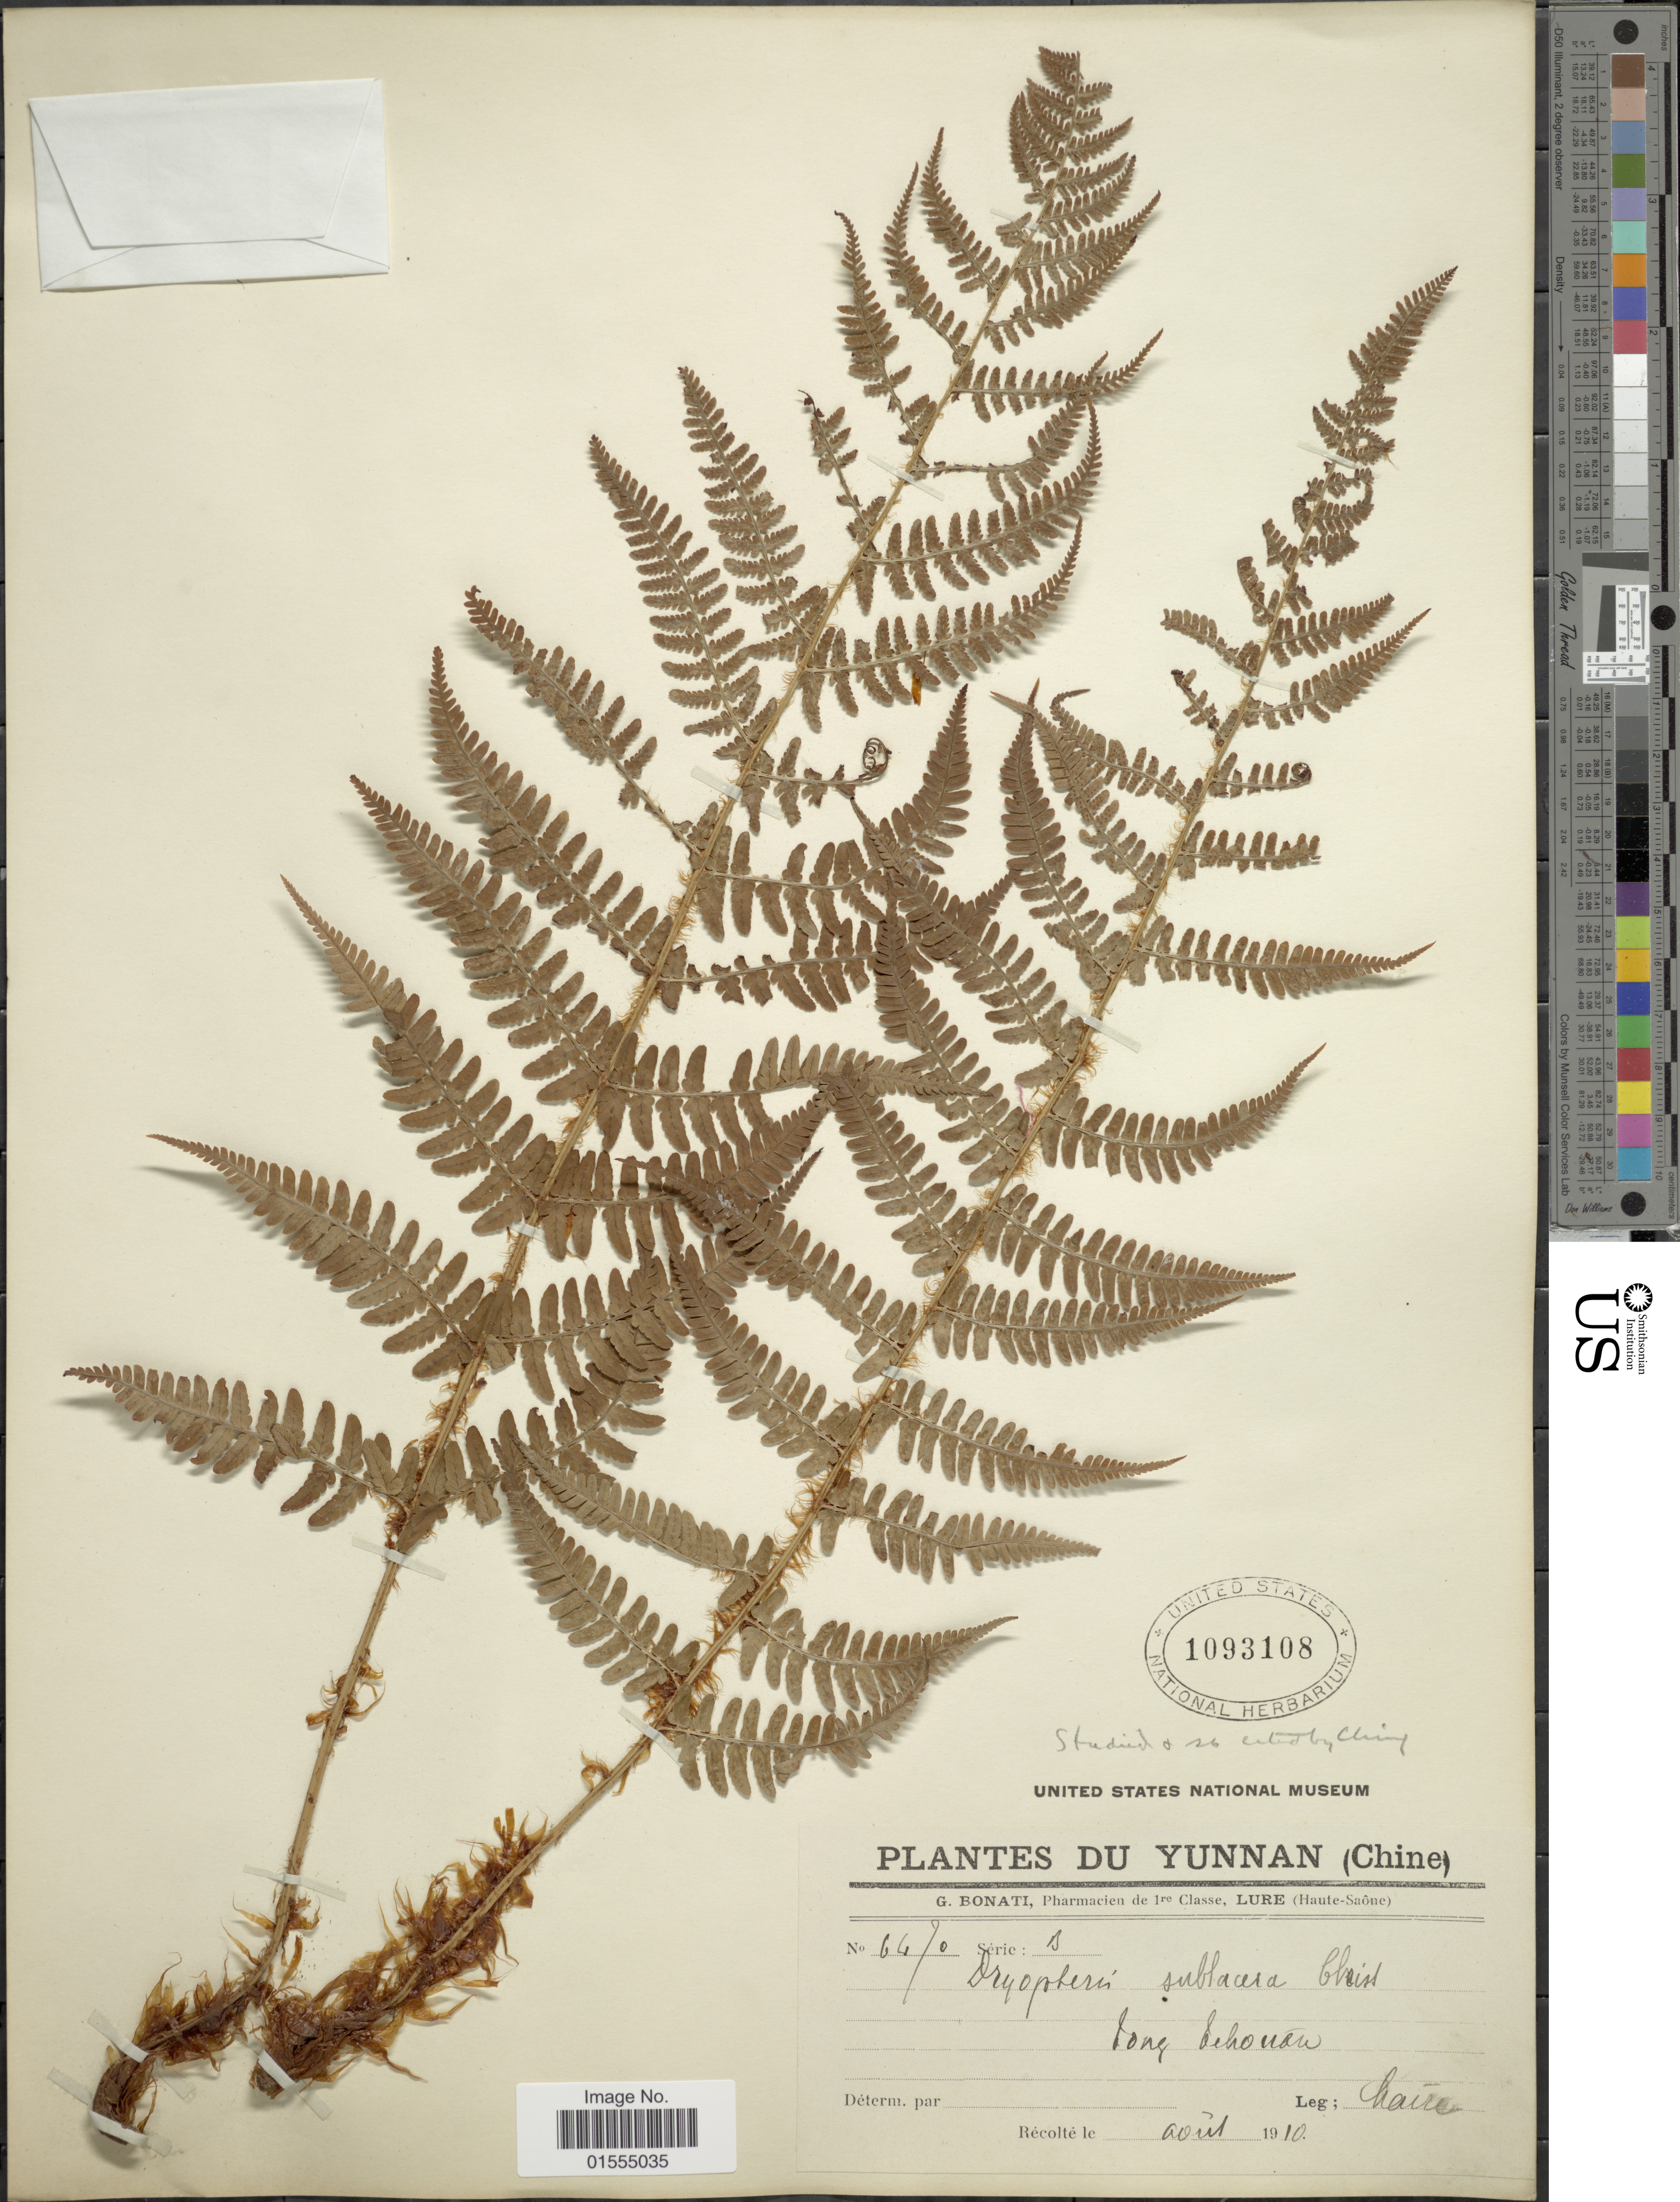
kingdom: Plantae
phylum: Tracheophyta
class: Polypodiopsida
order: Polypodiales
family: Dryopteridaceae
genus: Dryopteris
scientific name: Dryopteris sublacera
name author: Christ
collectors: Maire, --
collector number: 6470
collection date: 1910-08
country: China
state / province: Yunnan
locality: Yunnan (Chine), Tong Tchouan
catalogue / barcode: US 1093108